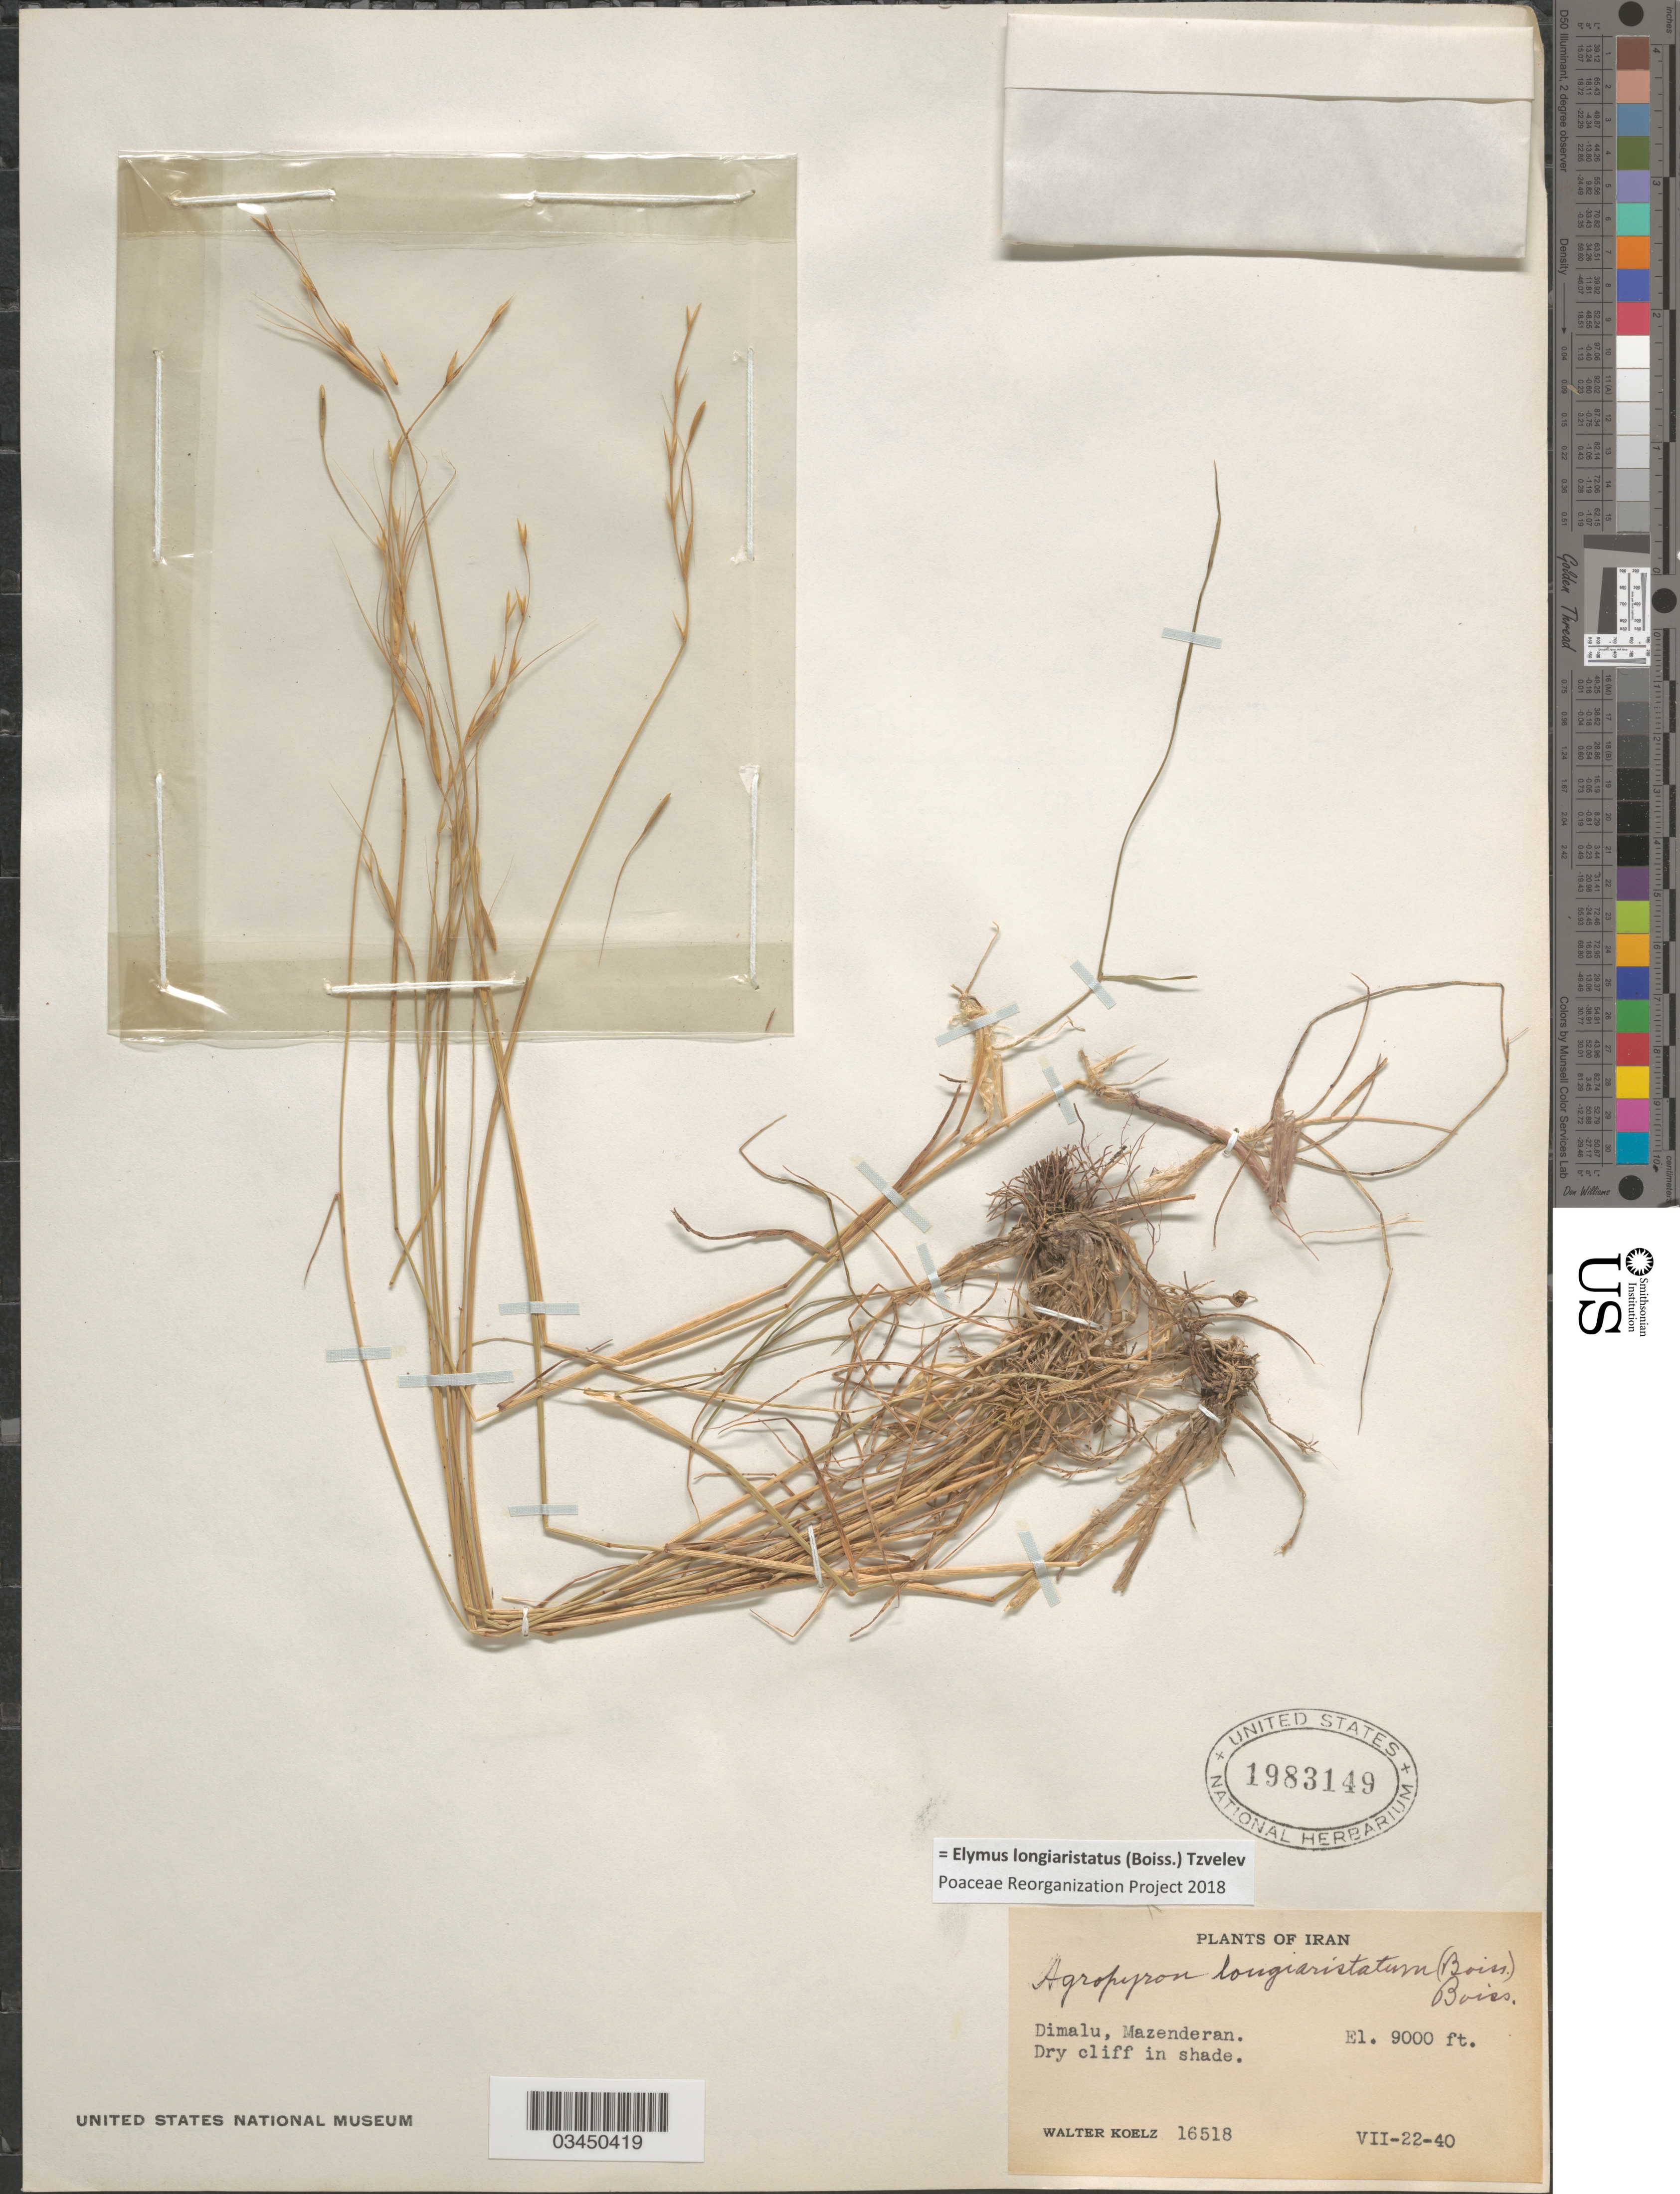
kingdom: Plantae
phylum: Tracheophyta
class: Liliopsida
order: Poales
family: Poaceae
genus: Elymus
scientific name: Elymus longiaristatus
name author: (Boiss.) Tzvelev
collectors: W. N. Koelz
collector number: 16518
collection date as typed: Transcribed d/m/y: 22/7/40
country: Iran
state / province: Mazandaran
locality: Dimalu, Mazenderan. Dry cliff in shade.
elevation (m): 2743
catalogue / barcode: US 1983149